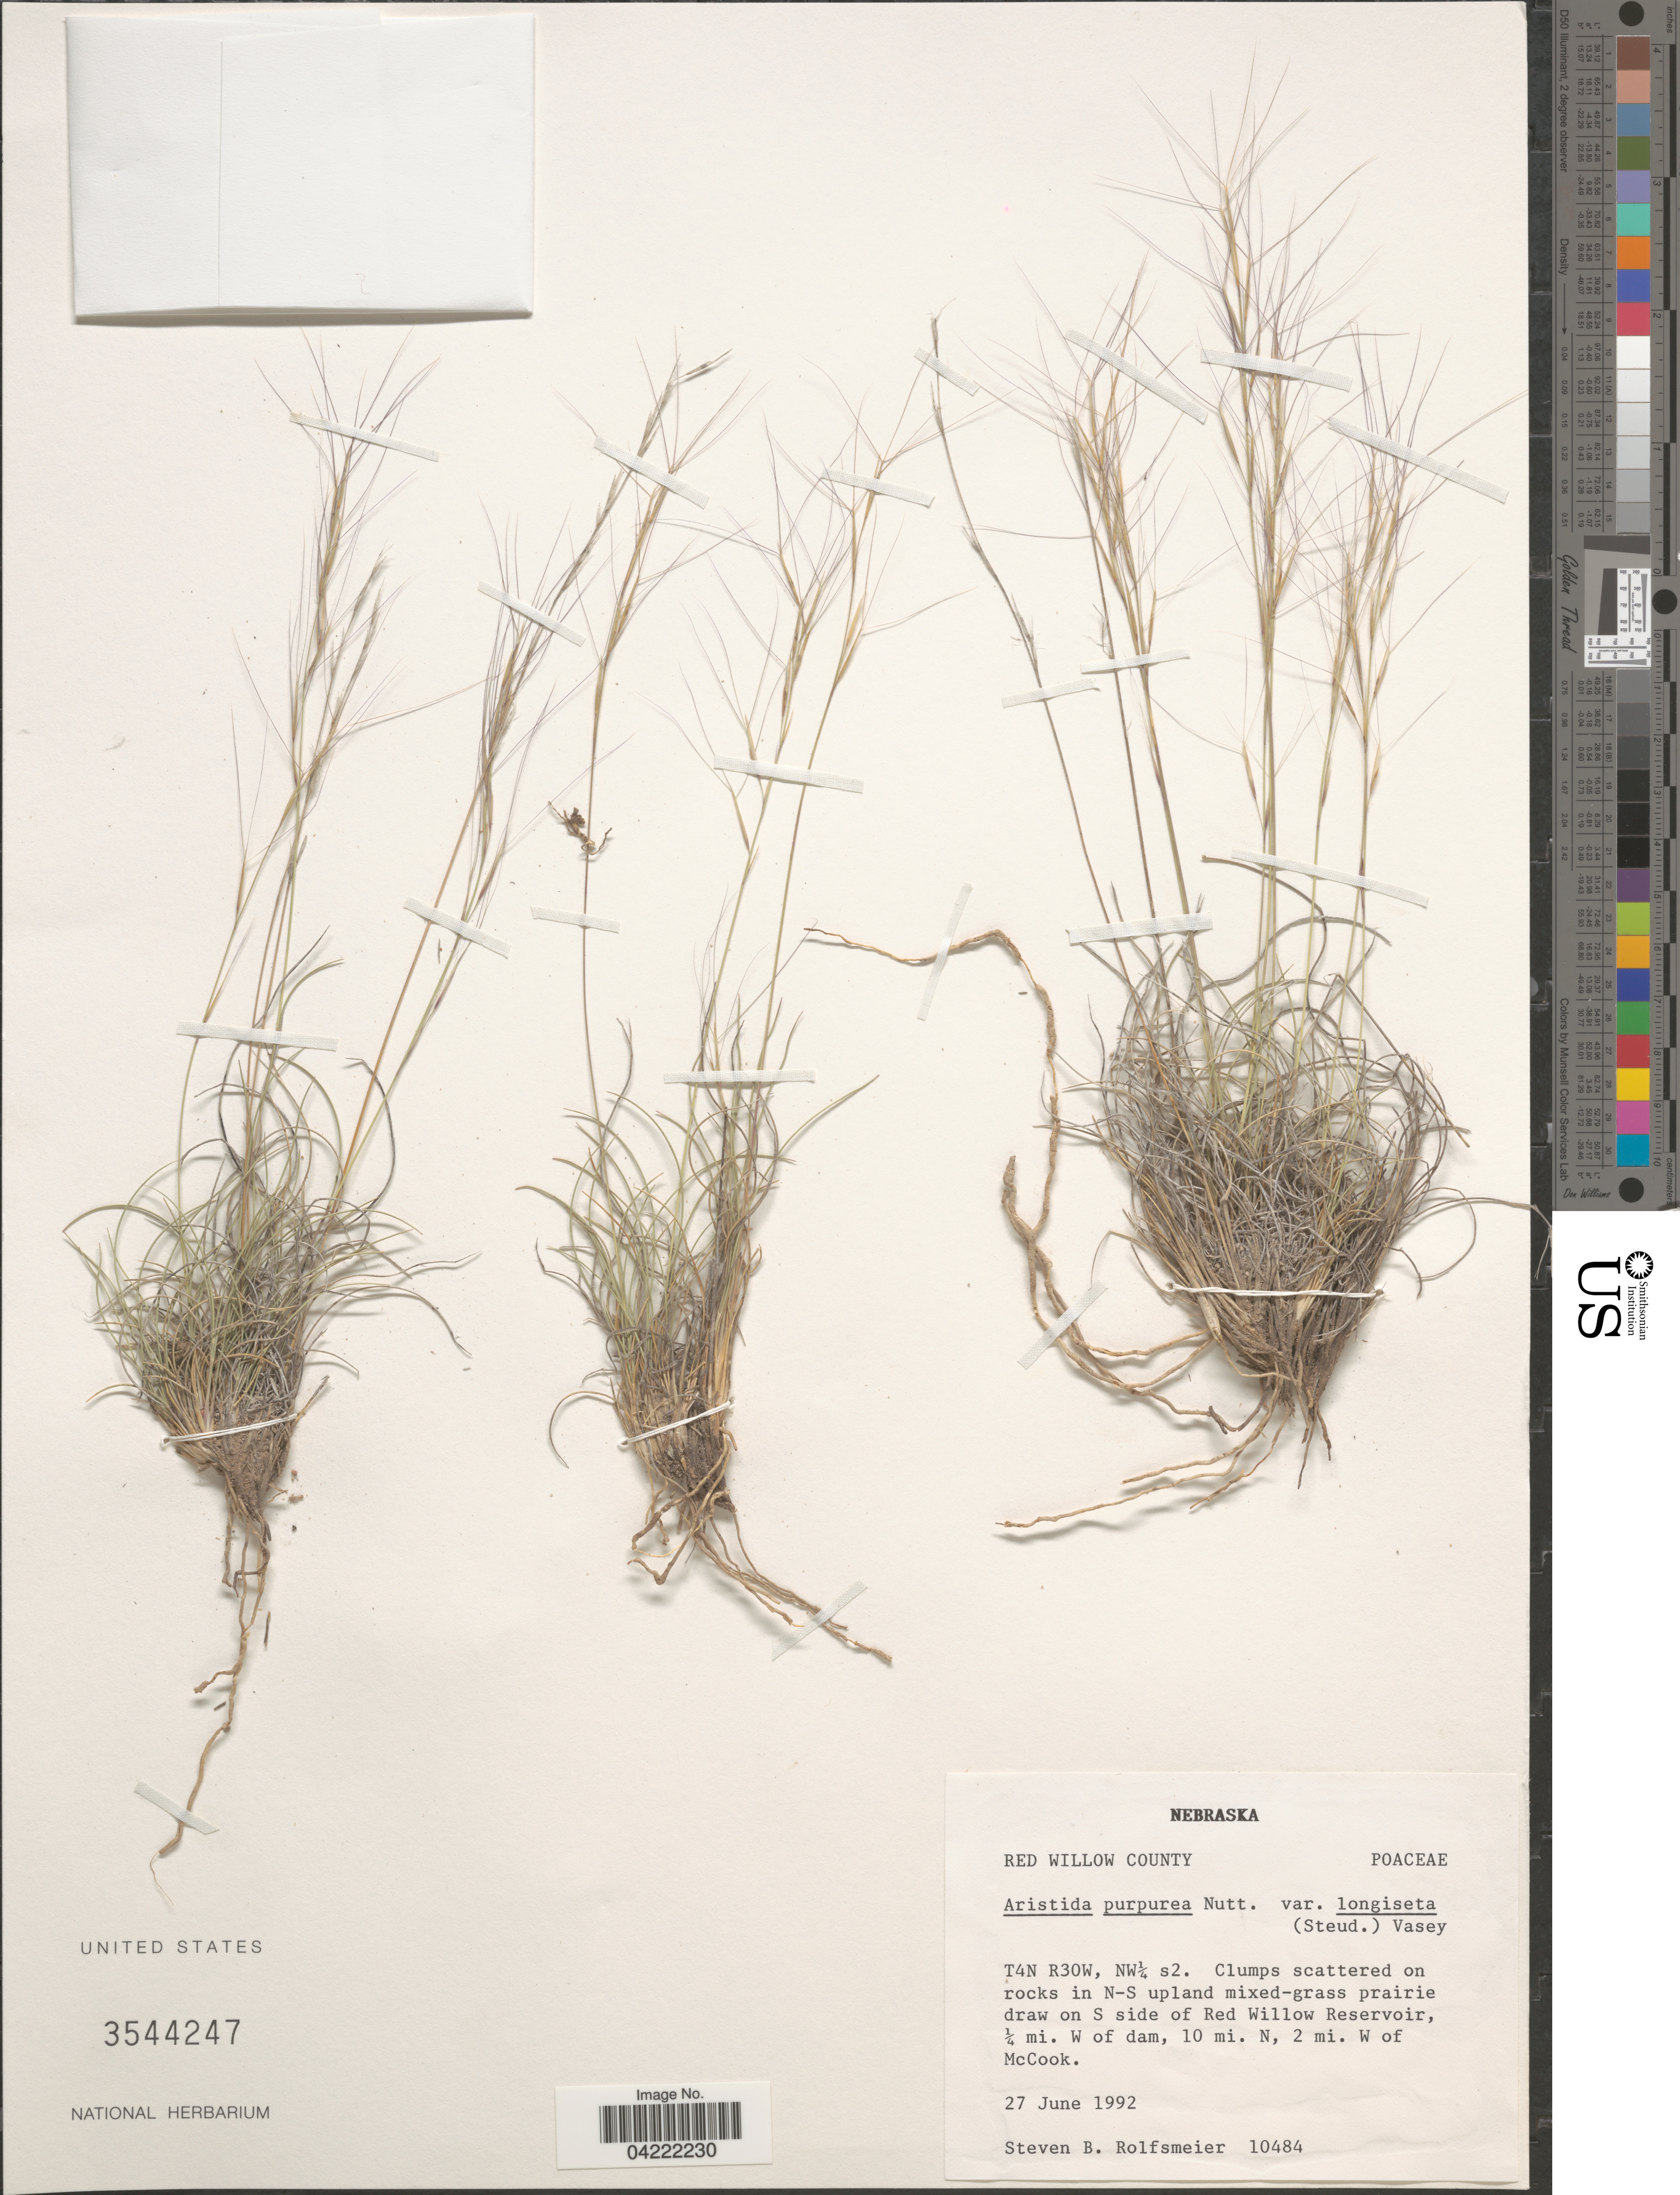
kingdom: Plantae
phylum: Tracheophyta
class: Liliopsida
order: Poales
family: Poaceae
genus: Aristida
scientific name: Aristida purpurea var. longiseta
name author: (Steud.) Vasey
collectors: S. Rolfsmeier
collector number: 10484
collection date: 1992-06-27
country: United States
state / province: Nebraska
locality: Red Willow County. T4N R30W, NW1/4 s2. Clumps scattered on rocks in N-S upland mixed-grass prairie draw on S side of Red Willow Reservoir, 1/4 mi. W of dam, 10 mi. N, 2 mi. W of McCook.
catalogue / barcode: US 3544247